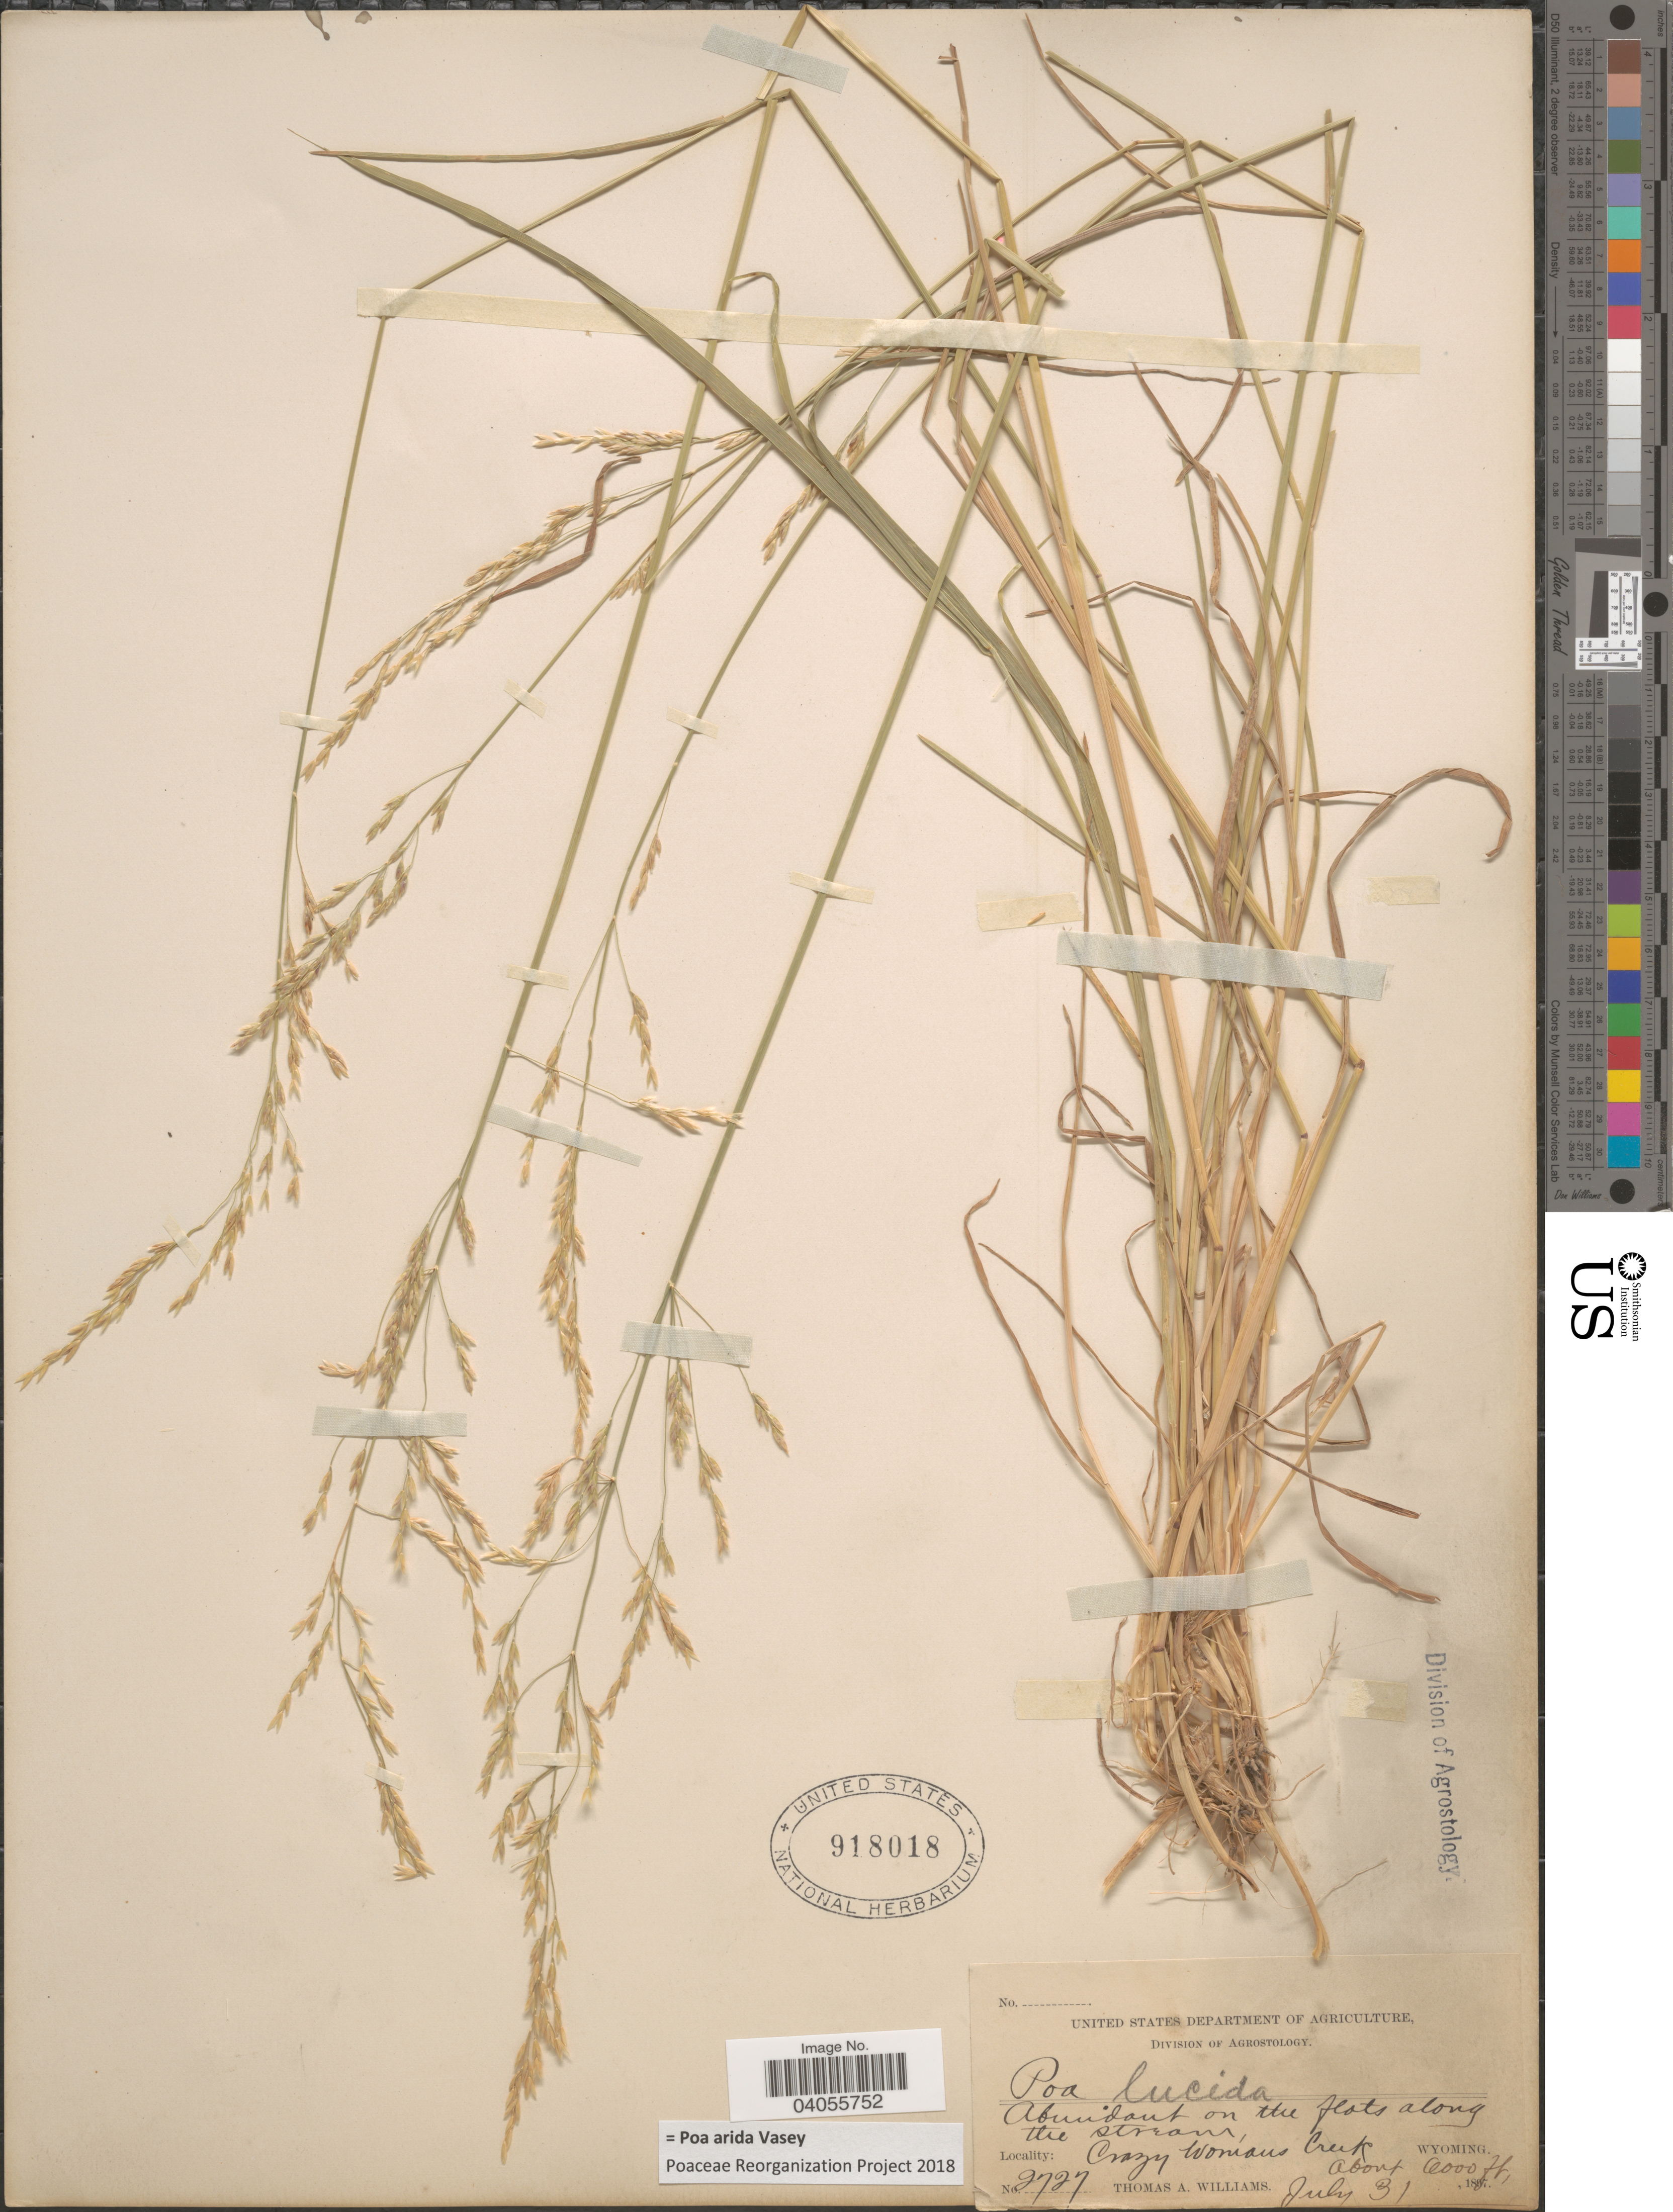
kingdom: Plantae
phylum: Tracheophyta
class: Liliopsida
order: Poales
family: Poaceae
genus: Poa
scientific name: Poa arida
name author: Vasey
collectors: T. A. Williams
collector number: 2727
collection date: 1897-07-31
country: United States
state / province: Wyoming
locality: Abundant on the flats along the stream. Crazy Womans Creek.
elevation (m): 1829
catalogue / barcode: US 918018